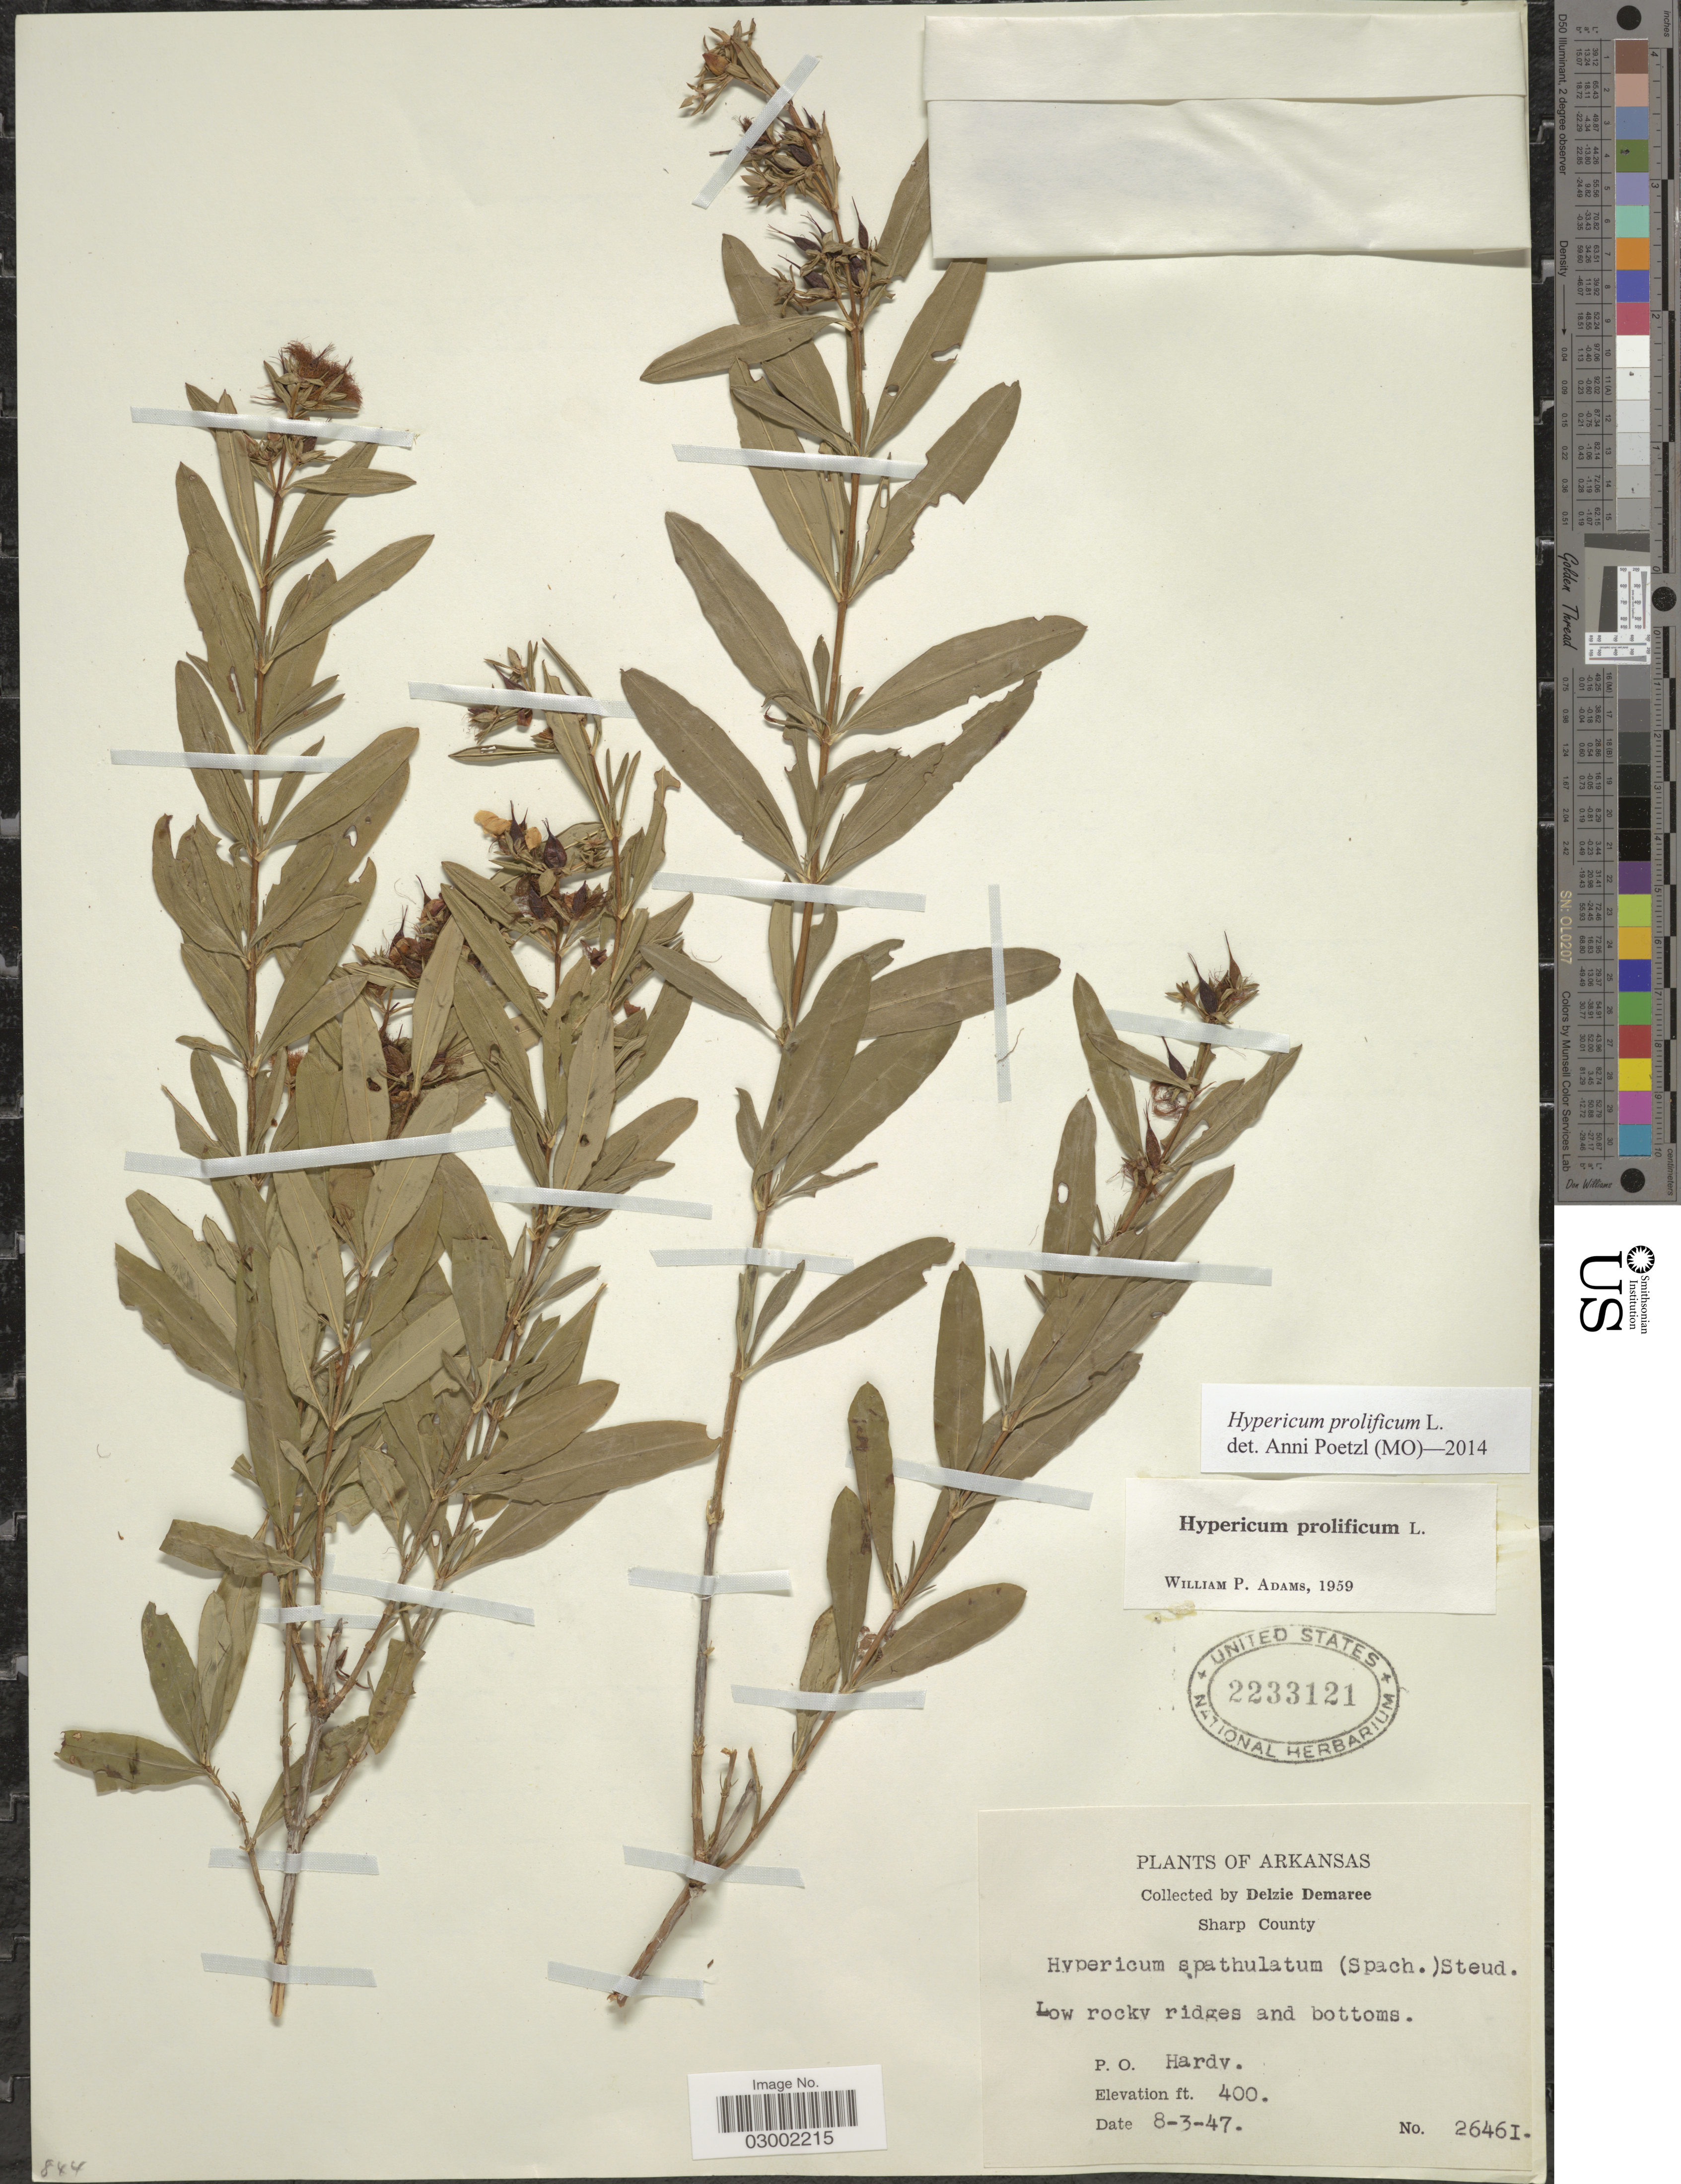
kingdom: Plantae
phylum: Tracheophyta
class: Magnoliopsida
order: Malpighiales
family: Hypericaceae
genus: Hypericum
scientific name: Hypericum prolificum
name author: L.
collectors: D. Demaree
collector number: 26461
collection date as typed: Transcribed d/m/y: 3/8/47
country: United States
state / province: Arkansas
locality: Sharp County. P.O. Hardy.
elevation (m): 122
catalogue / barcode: US 2233121